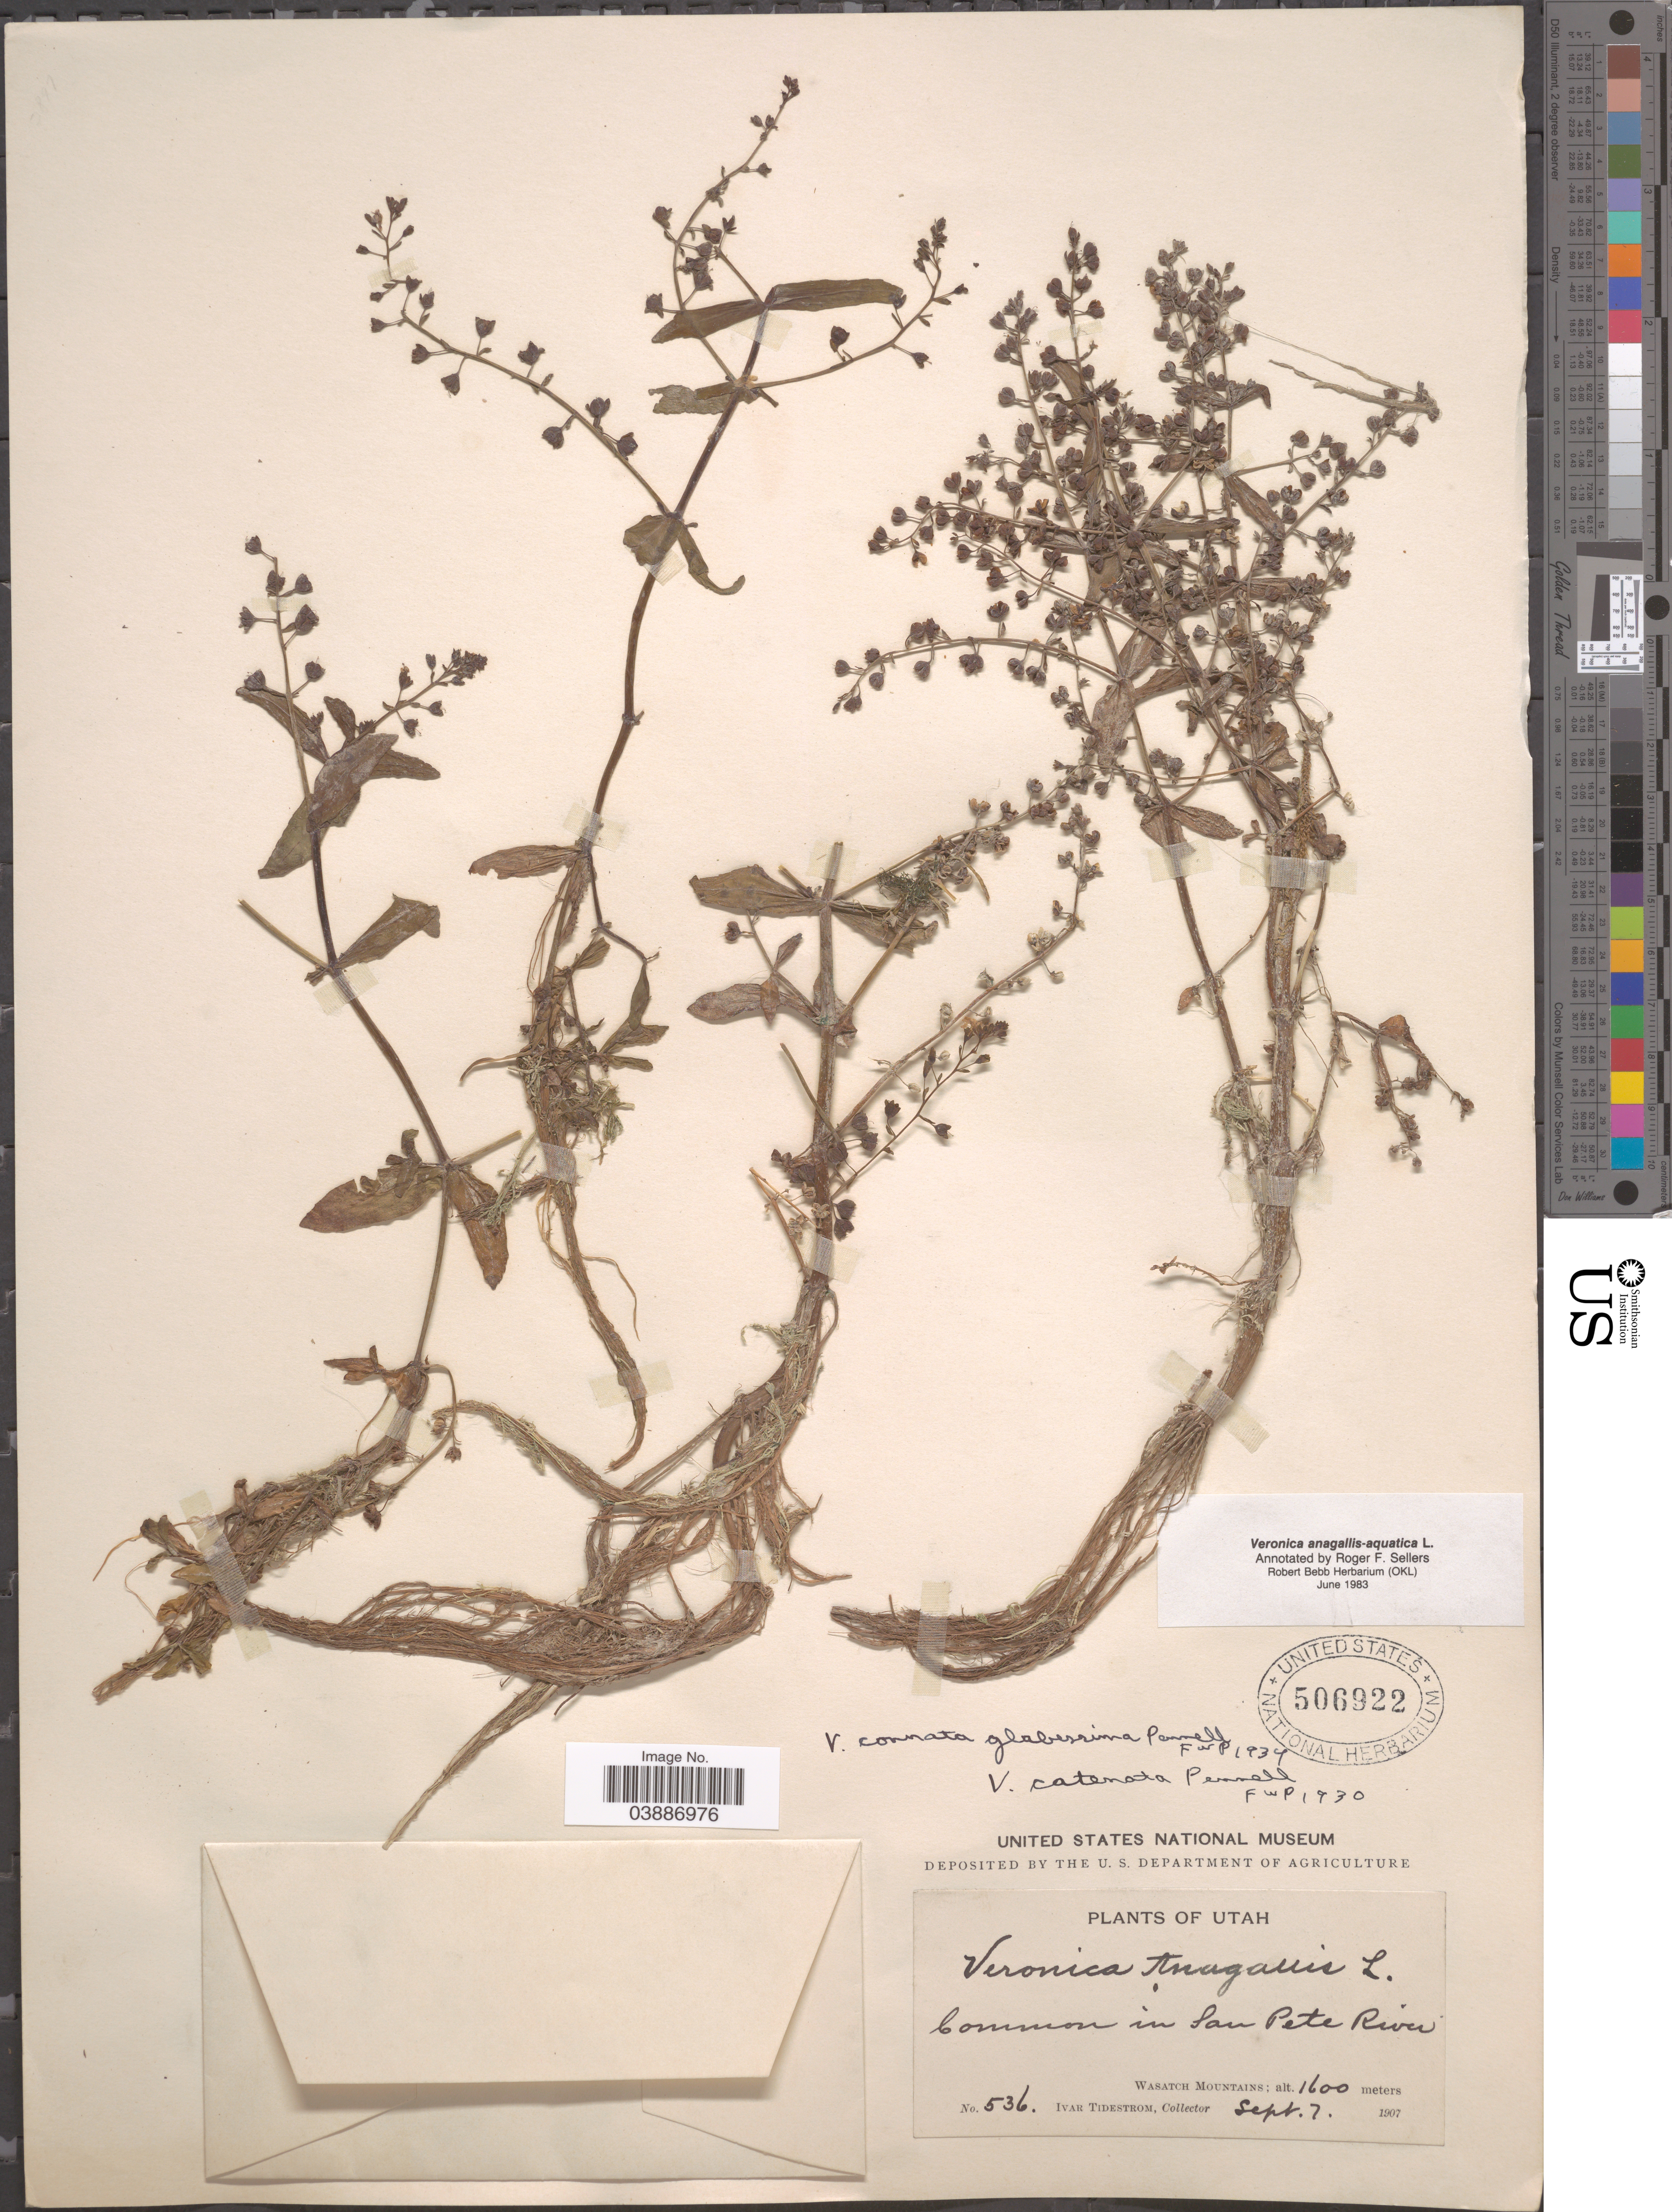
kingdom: Plantae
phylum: Tracheophyta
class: Magnoliopsida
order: Lamiales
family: Plantaginaceae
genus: Veronica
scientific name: Veronica anagallis-aquatica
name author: L.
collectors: I. F. Tidestrom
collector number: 536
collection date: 1907-09-07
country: United States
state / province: Utah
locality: Common in San Pete River. Wasatch Mountains.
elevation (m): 1600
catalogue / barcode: US 506922